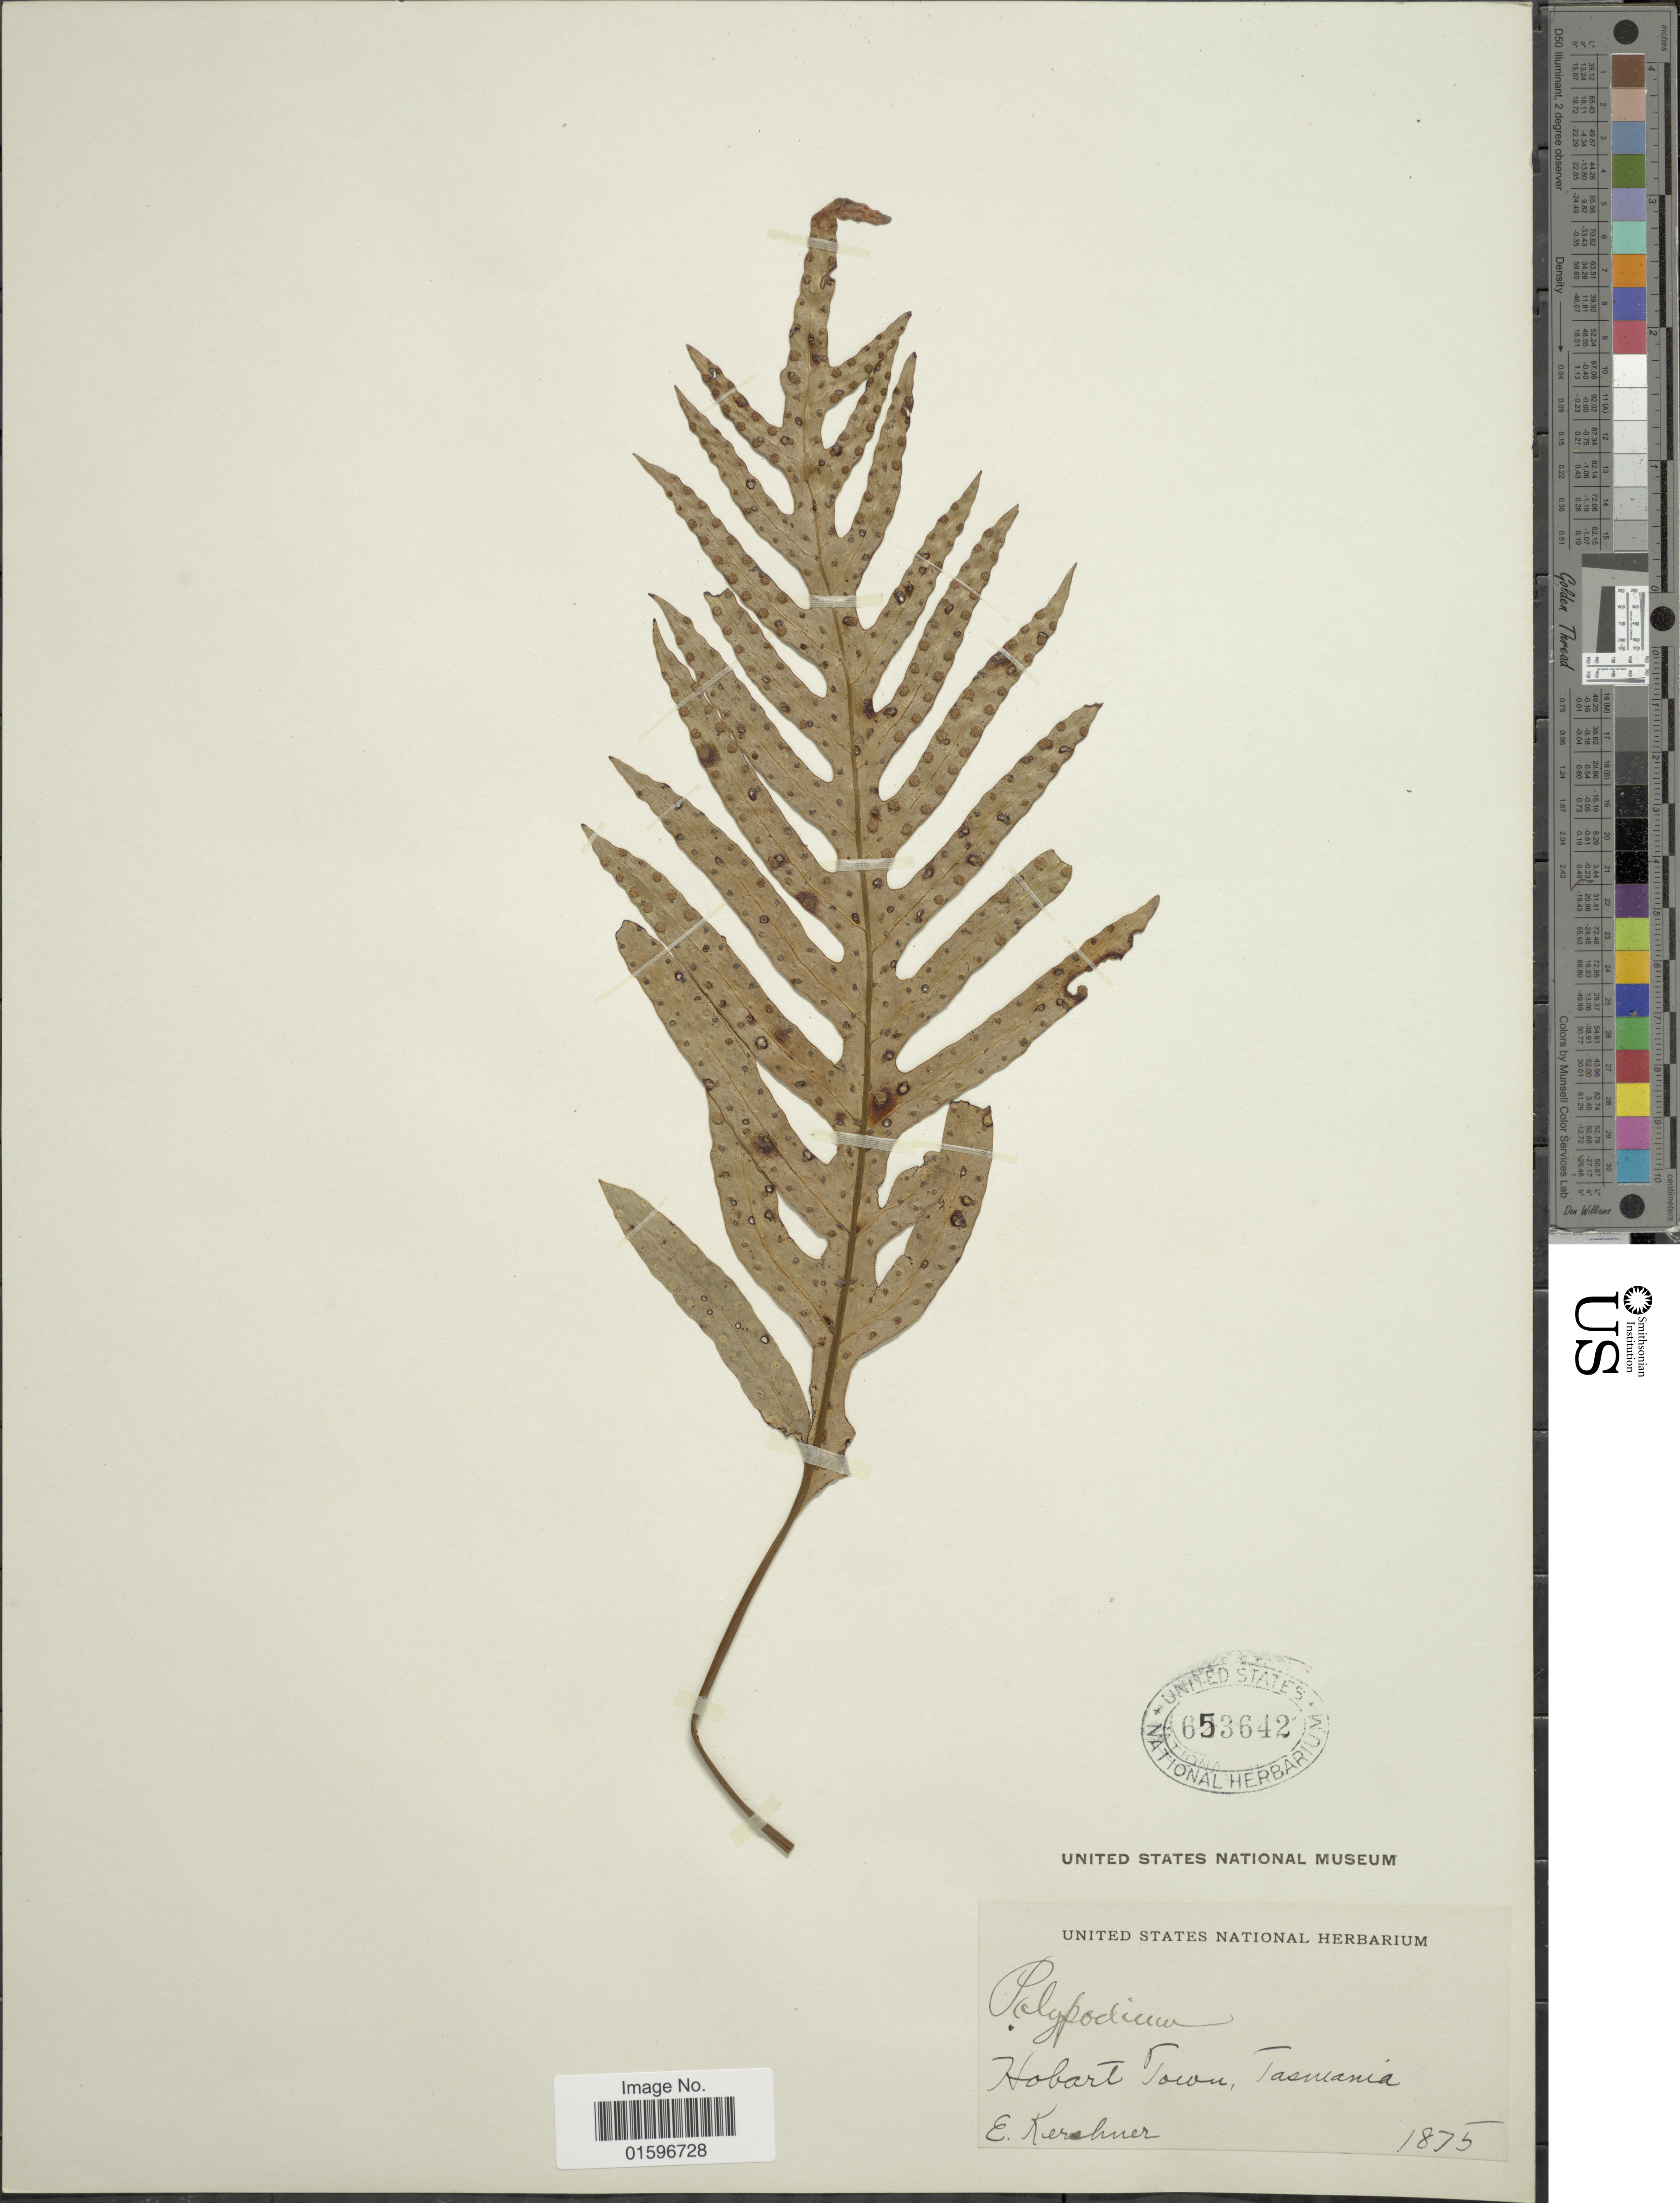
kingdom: Plantae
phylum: Tracheophyta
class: Polypodiopsida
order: Polypodiales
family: Polypodiaceae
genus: Polypodium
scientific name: Polypodium diversifolium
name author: Sw.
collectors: E. Kershner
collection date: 1875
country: Australia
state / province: Tasmania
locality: Hobart Town, Tasmania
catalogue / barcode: US 653642